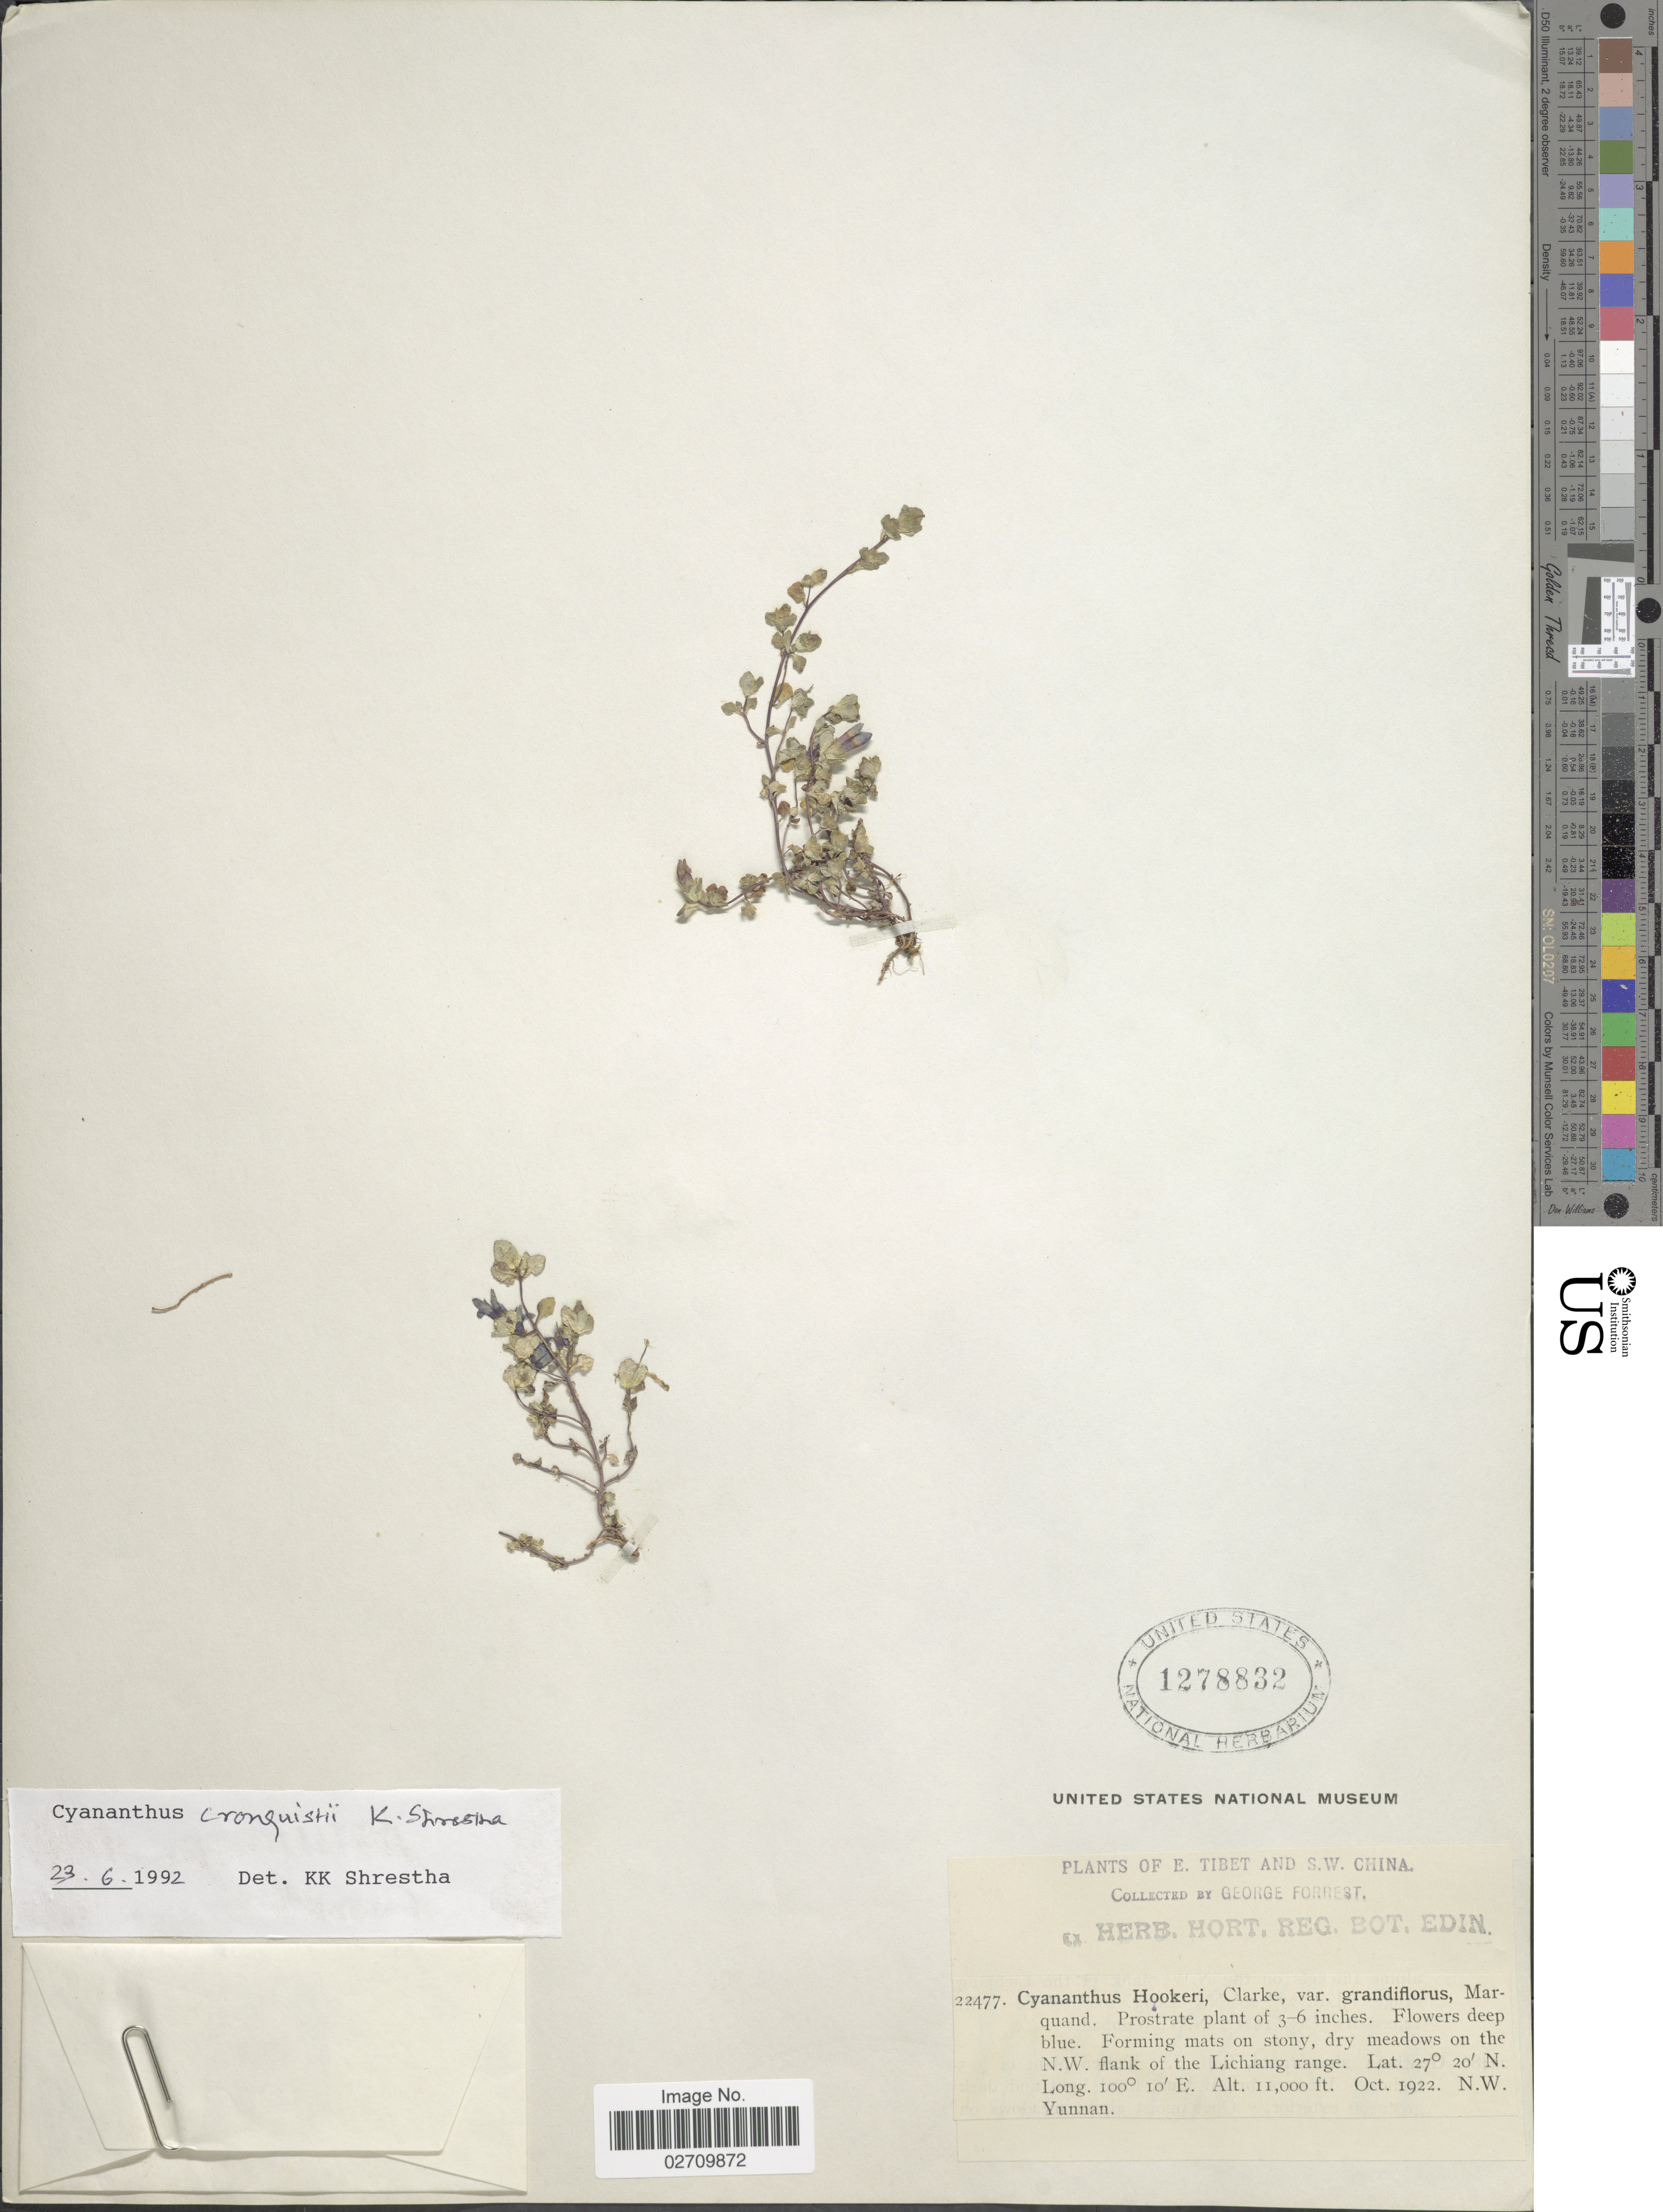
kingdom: Plantae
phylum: Tracheophyta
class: Magnoliopsida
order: Asterales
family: Campanulaceae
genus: Cyananthus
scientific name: Cyananthus cronquistii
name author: Shretha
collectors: G. Forrest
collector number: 22477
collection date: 1922-10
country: China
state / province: Yunnan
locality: E. Tibet and S.W. China, Forming mats on stony, dry meadows on the N.W. flank of the Lichiang range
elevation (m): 3353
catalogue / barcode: US 1278832